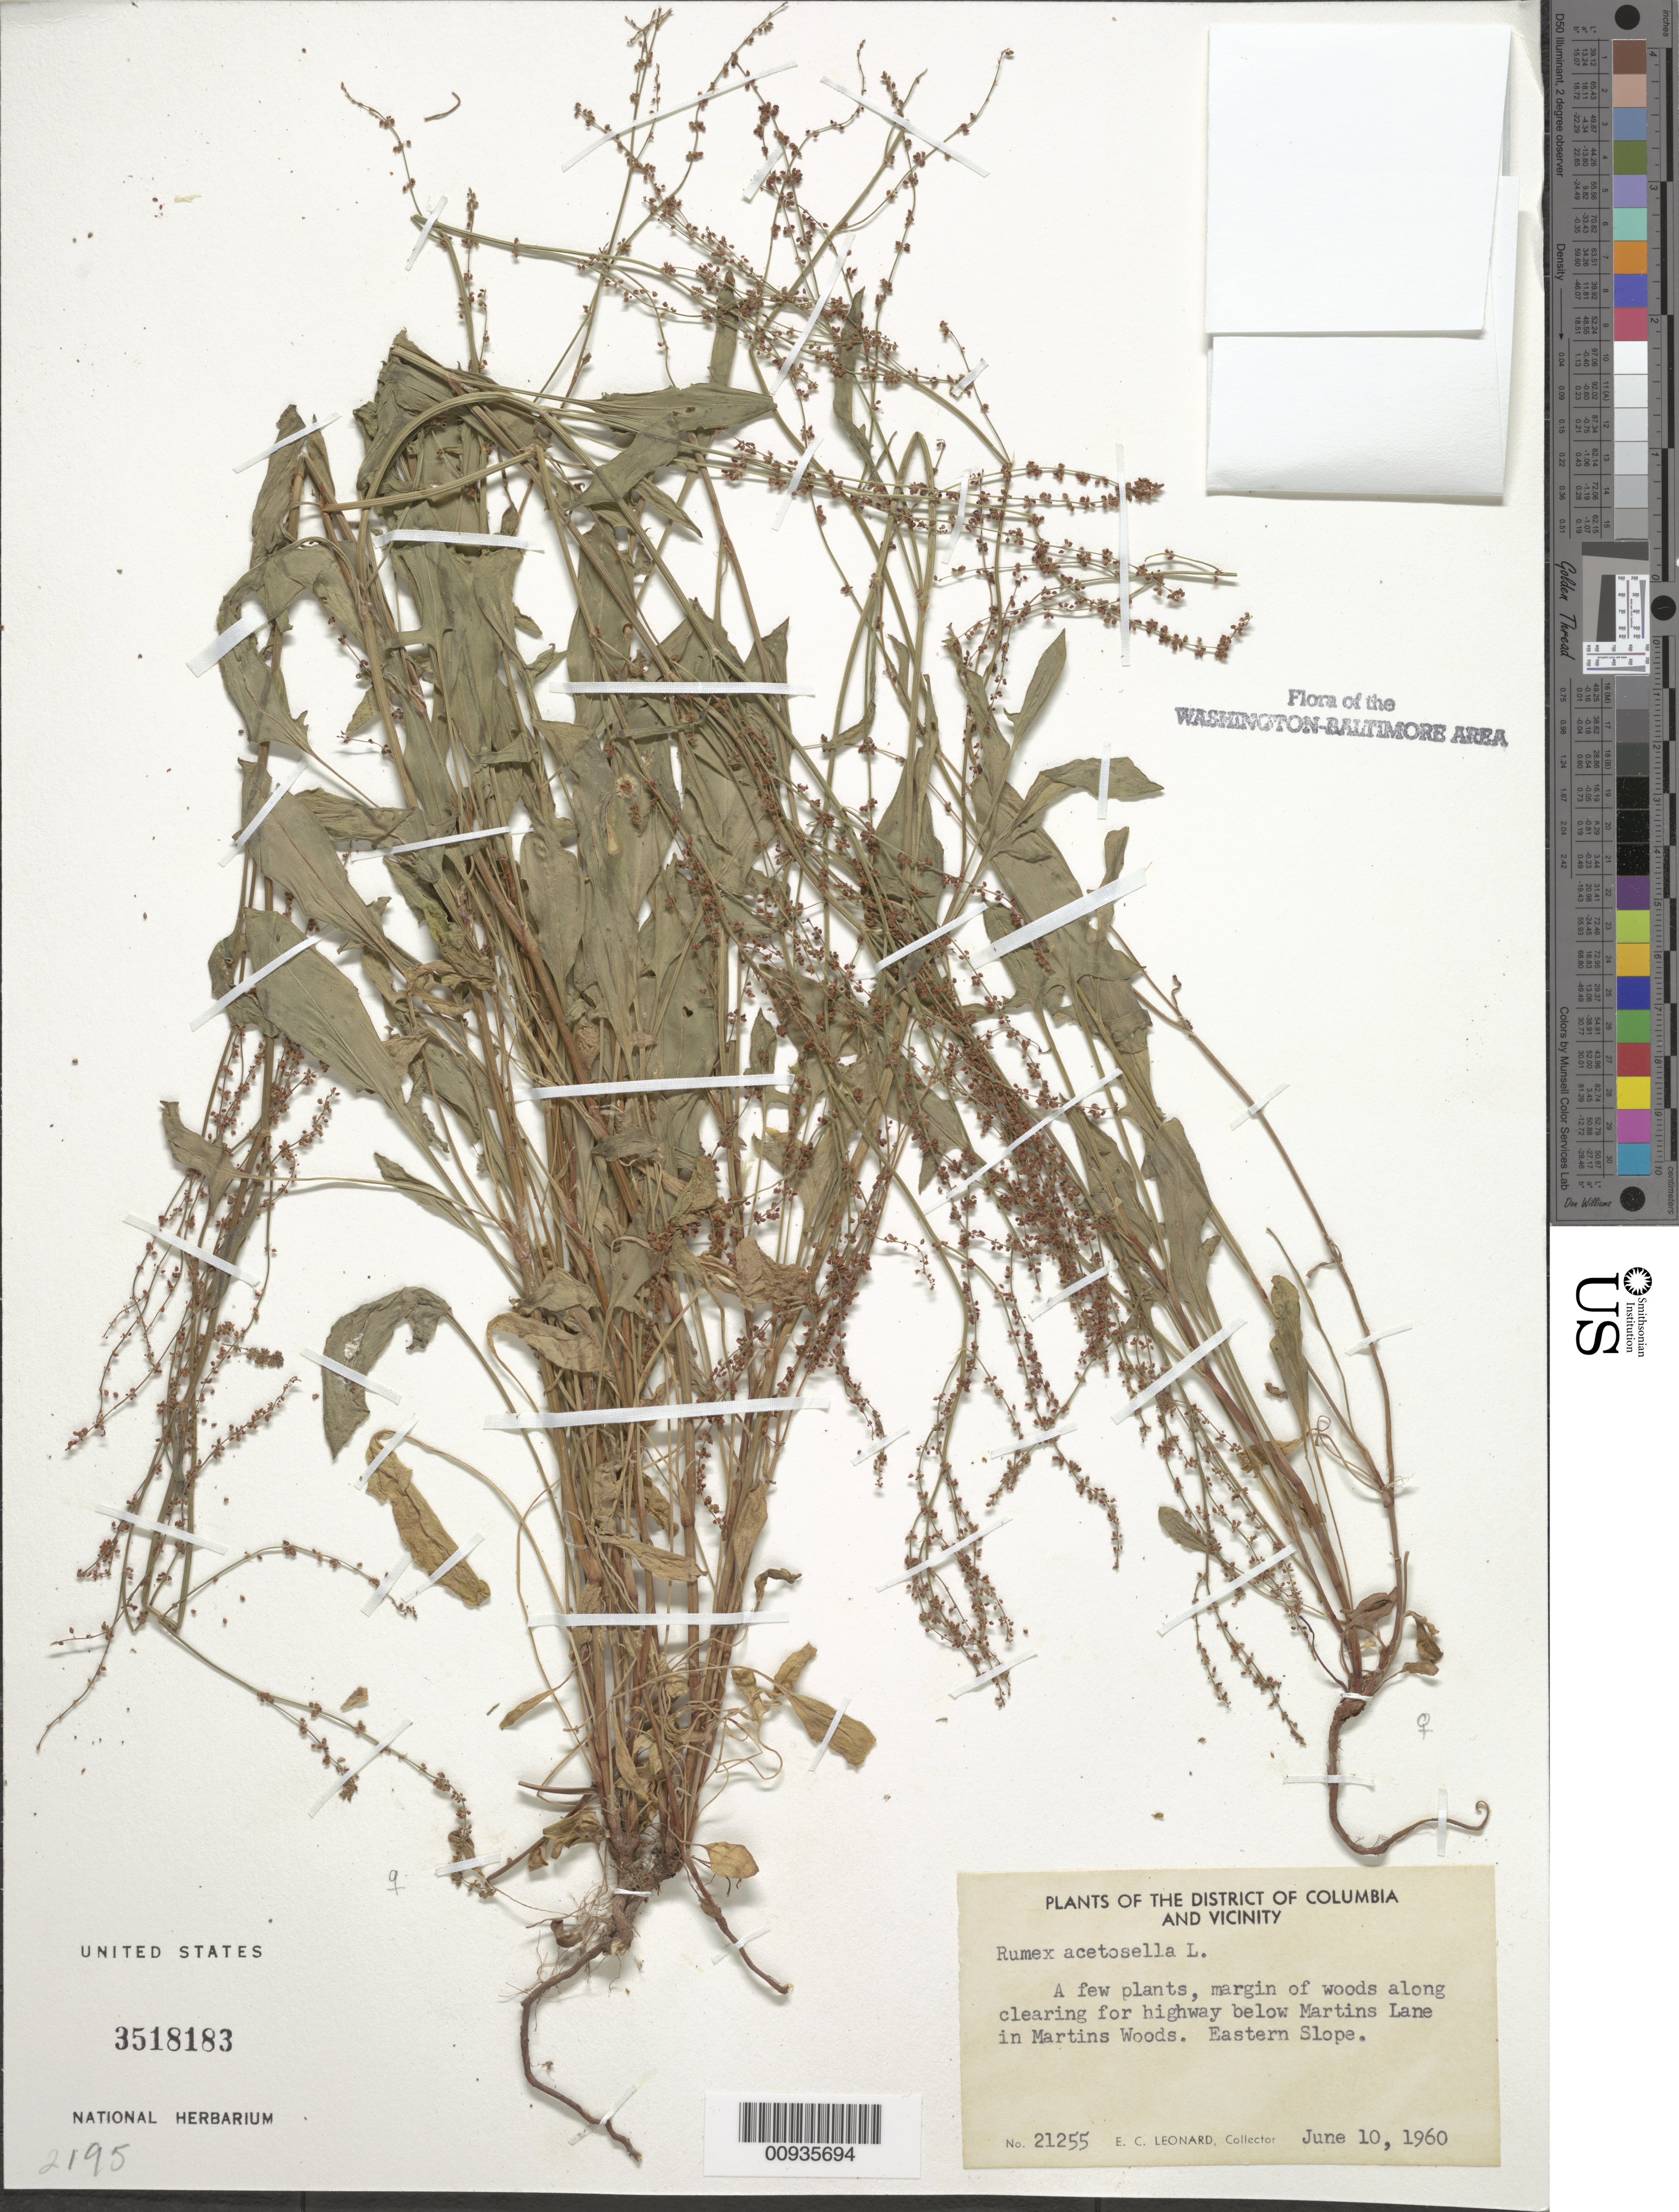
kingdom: Plantae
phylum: Tracheophyta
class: Magnoliopsida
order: Caryophyllales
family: Polygonaceae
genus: Rumex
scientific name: Rumex acetosella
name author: L.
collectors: E. C. Leonard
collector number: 21255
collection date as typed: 10 Jul 1960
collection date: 1960-07-10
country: United States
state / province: Maryland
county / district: Prince George's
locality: east bank of Briar Ditch Valley, Martins Lane in Martins Woods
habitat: margin of woods along clearing for highway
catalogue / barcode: US 35181883